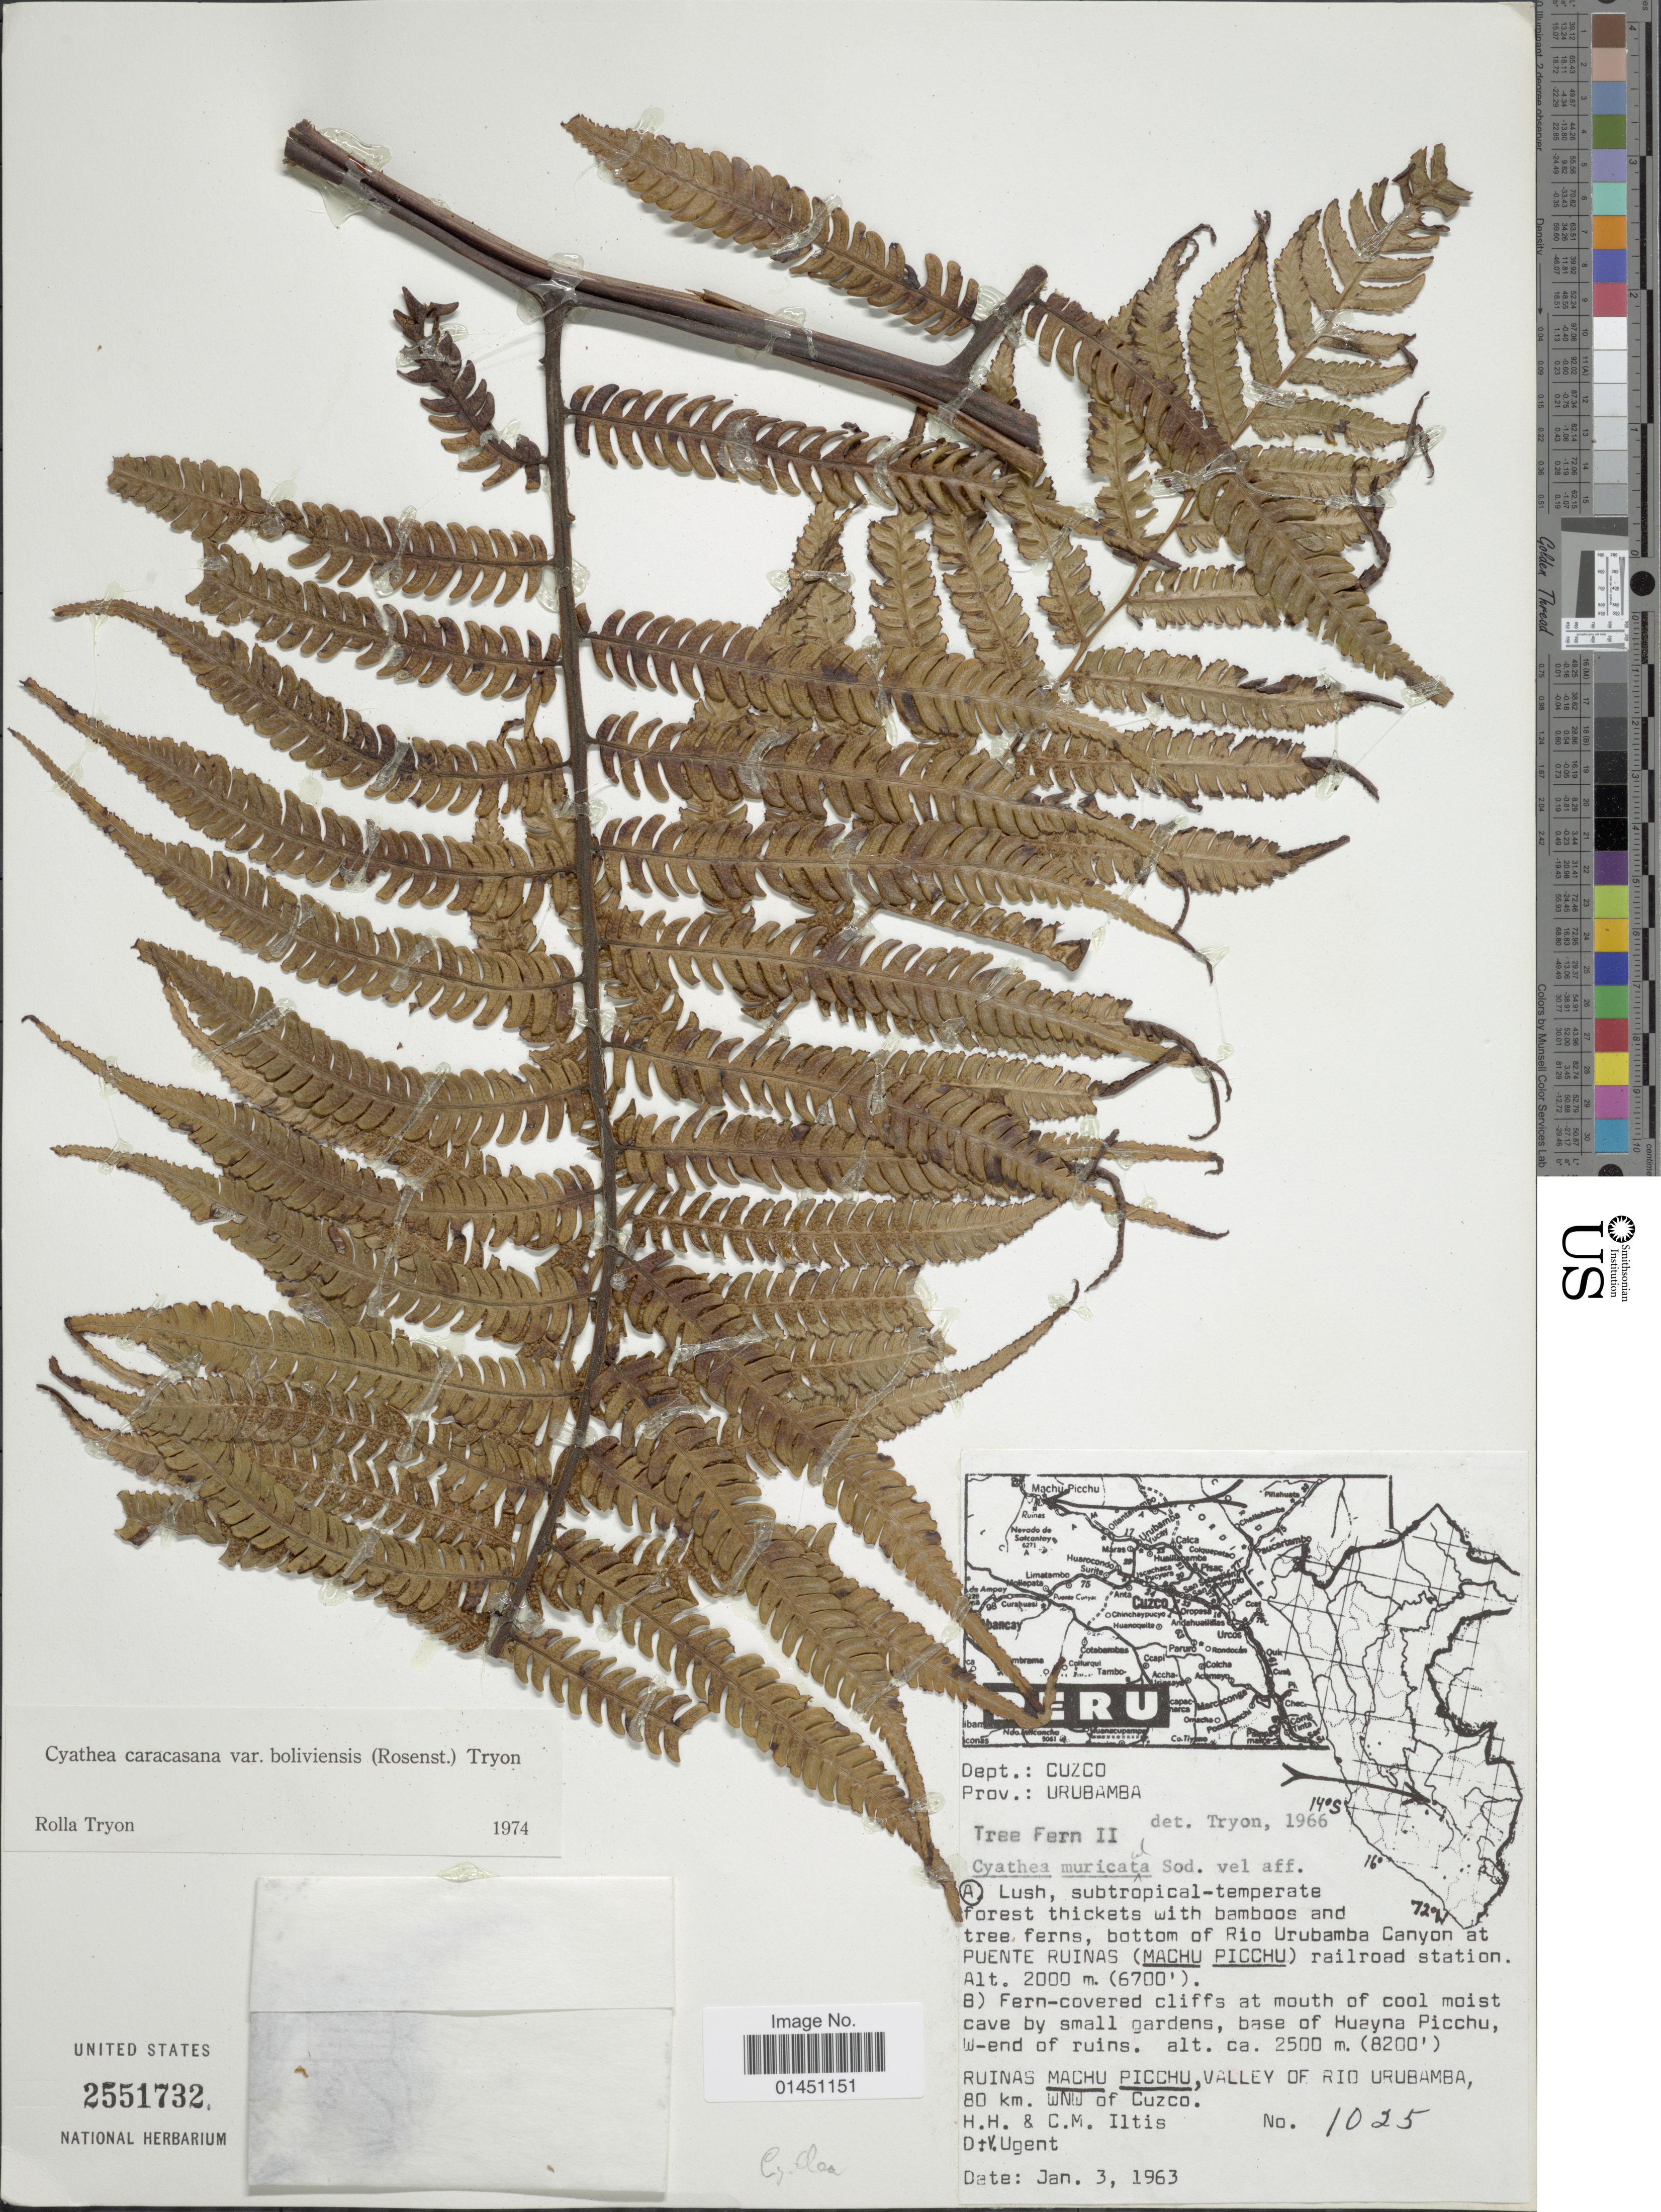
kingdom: Plantae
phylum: Tracheophyta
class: Polypodiopsida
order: Cyatheales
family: Cyatheaceae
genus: Cyathea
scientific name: Cyathea caracasana var. boliviensis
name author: (Rosenst.) R.M. Tryon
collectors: H. H. Iltis, C. M Iltis, D. Ugent & V. Ugent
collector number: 1025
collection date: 1963-01-03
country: Peru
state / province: Cusco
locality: Prov.: Urubamba, bottom of Rio Urubamba Canyon at Puente Ruinas (Machu Picchu) railroad station, Ruinas Machu Picchu, Valley of Rio Urubamba 80 km WNW of Cusco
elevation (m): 2042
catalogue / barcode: US 2551732